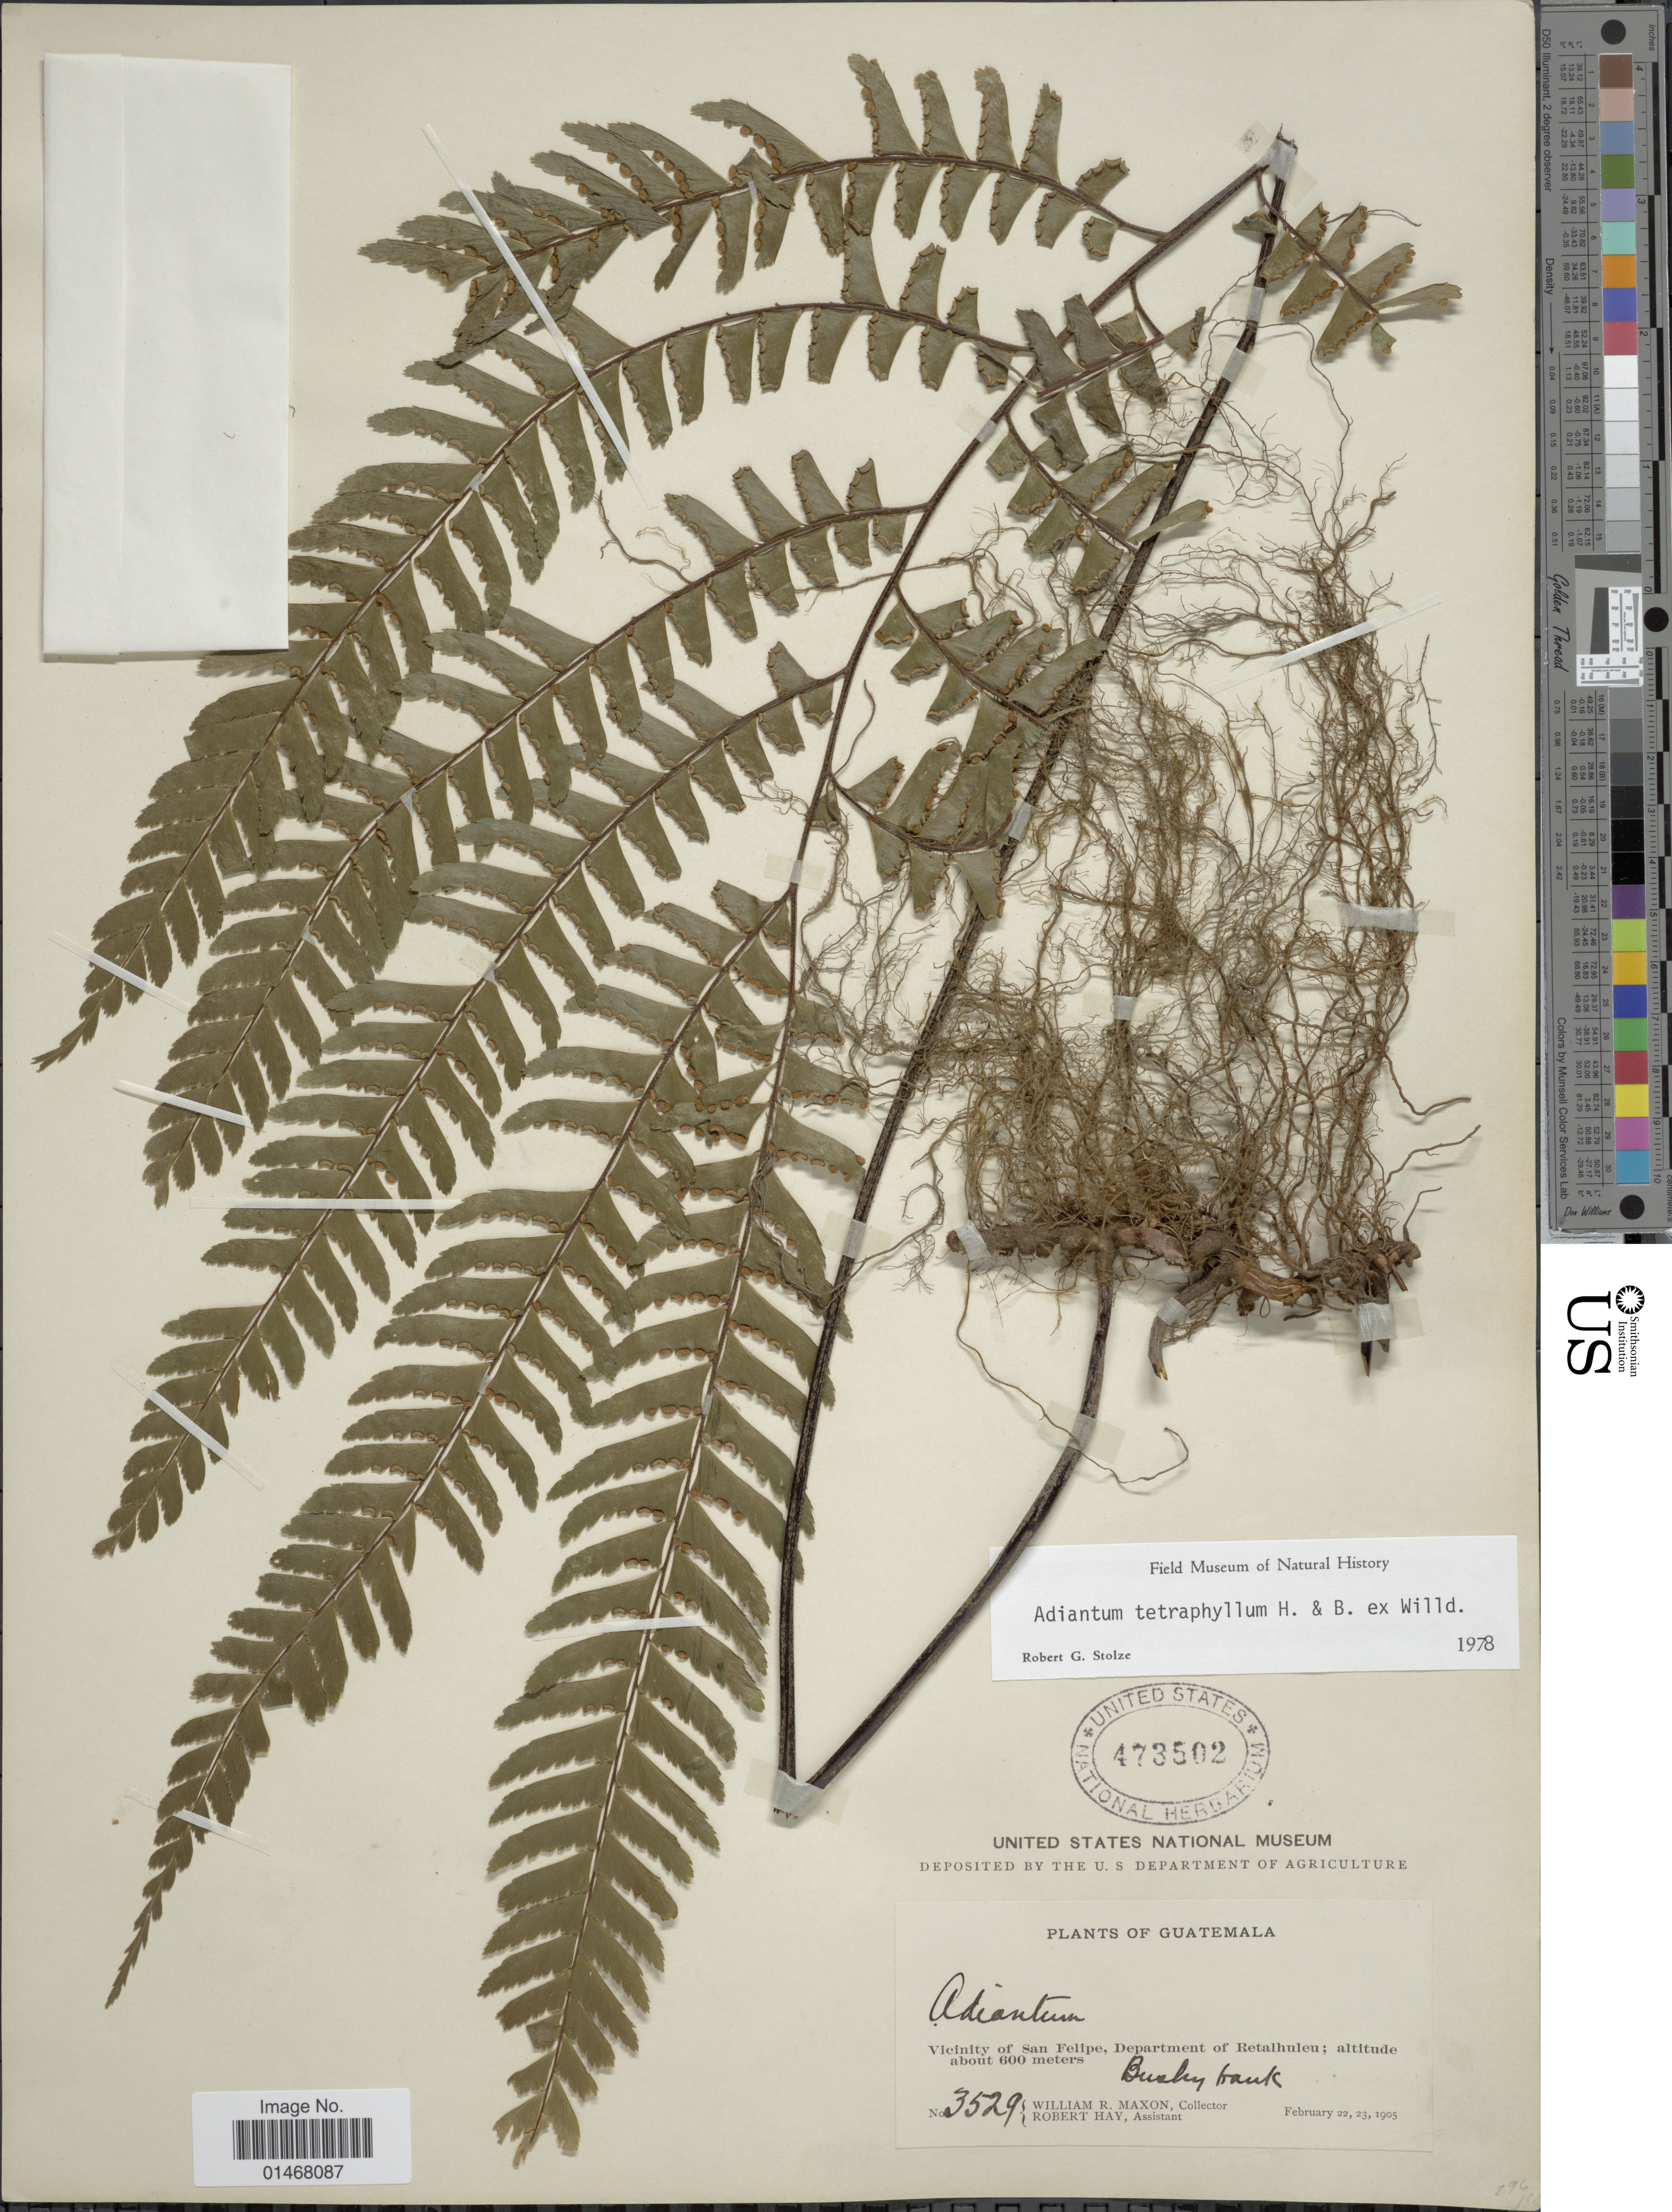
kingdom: Plantae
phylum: Tracheophyta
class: Polypodiopsida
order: Polypodiales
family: Pteridaceae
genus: Adiantum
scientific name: Adiantum tetraphyllum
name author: Humb. & Bonpl. ex Willd.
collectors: W. R. Maxon & R. H. Hay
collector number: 3529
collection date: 1905-02-22/1905-02-23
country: Guatemala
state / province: Retalhuleu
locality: Vicinity of San Felipe, Department of Retalhuleu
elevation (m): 600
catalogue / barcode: US 473502